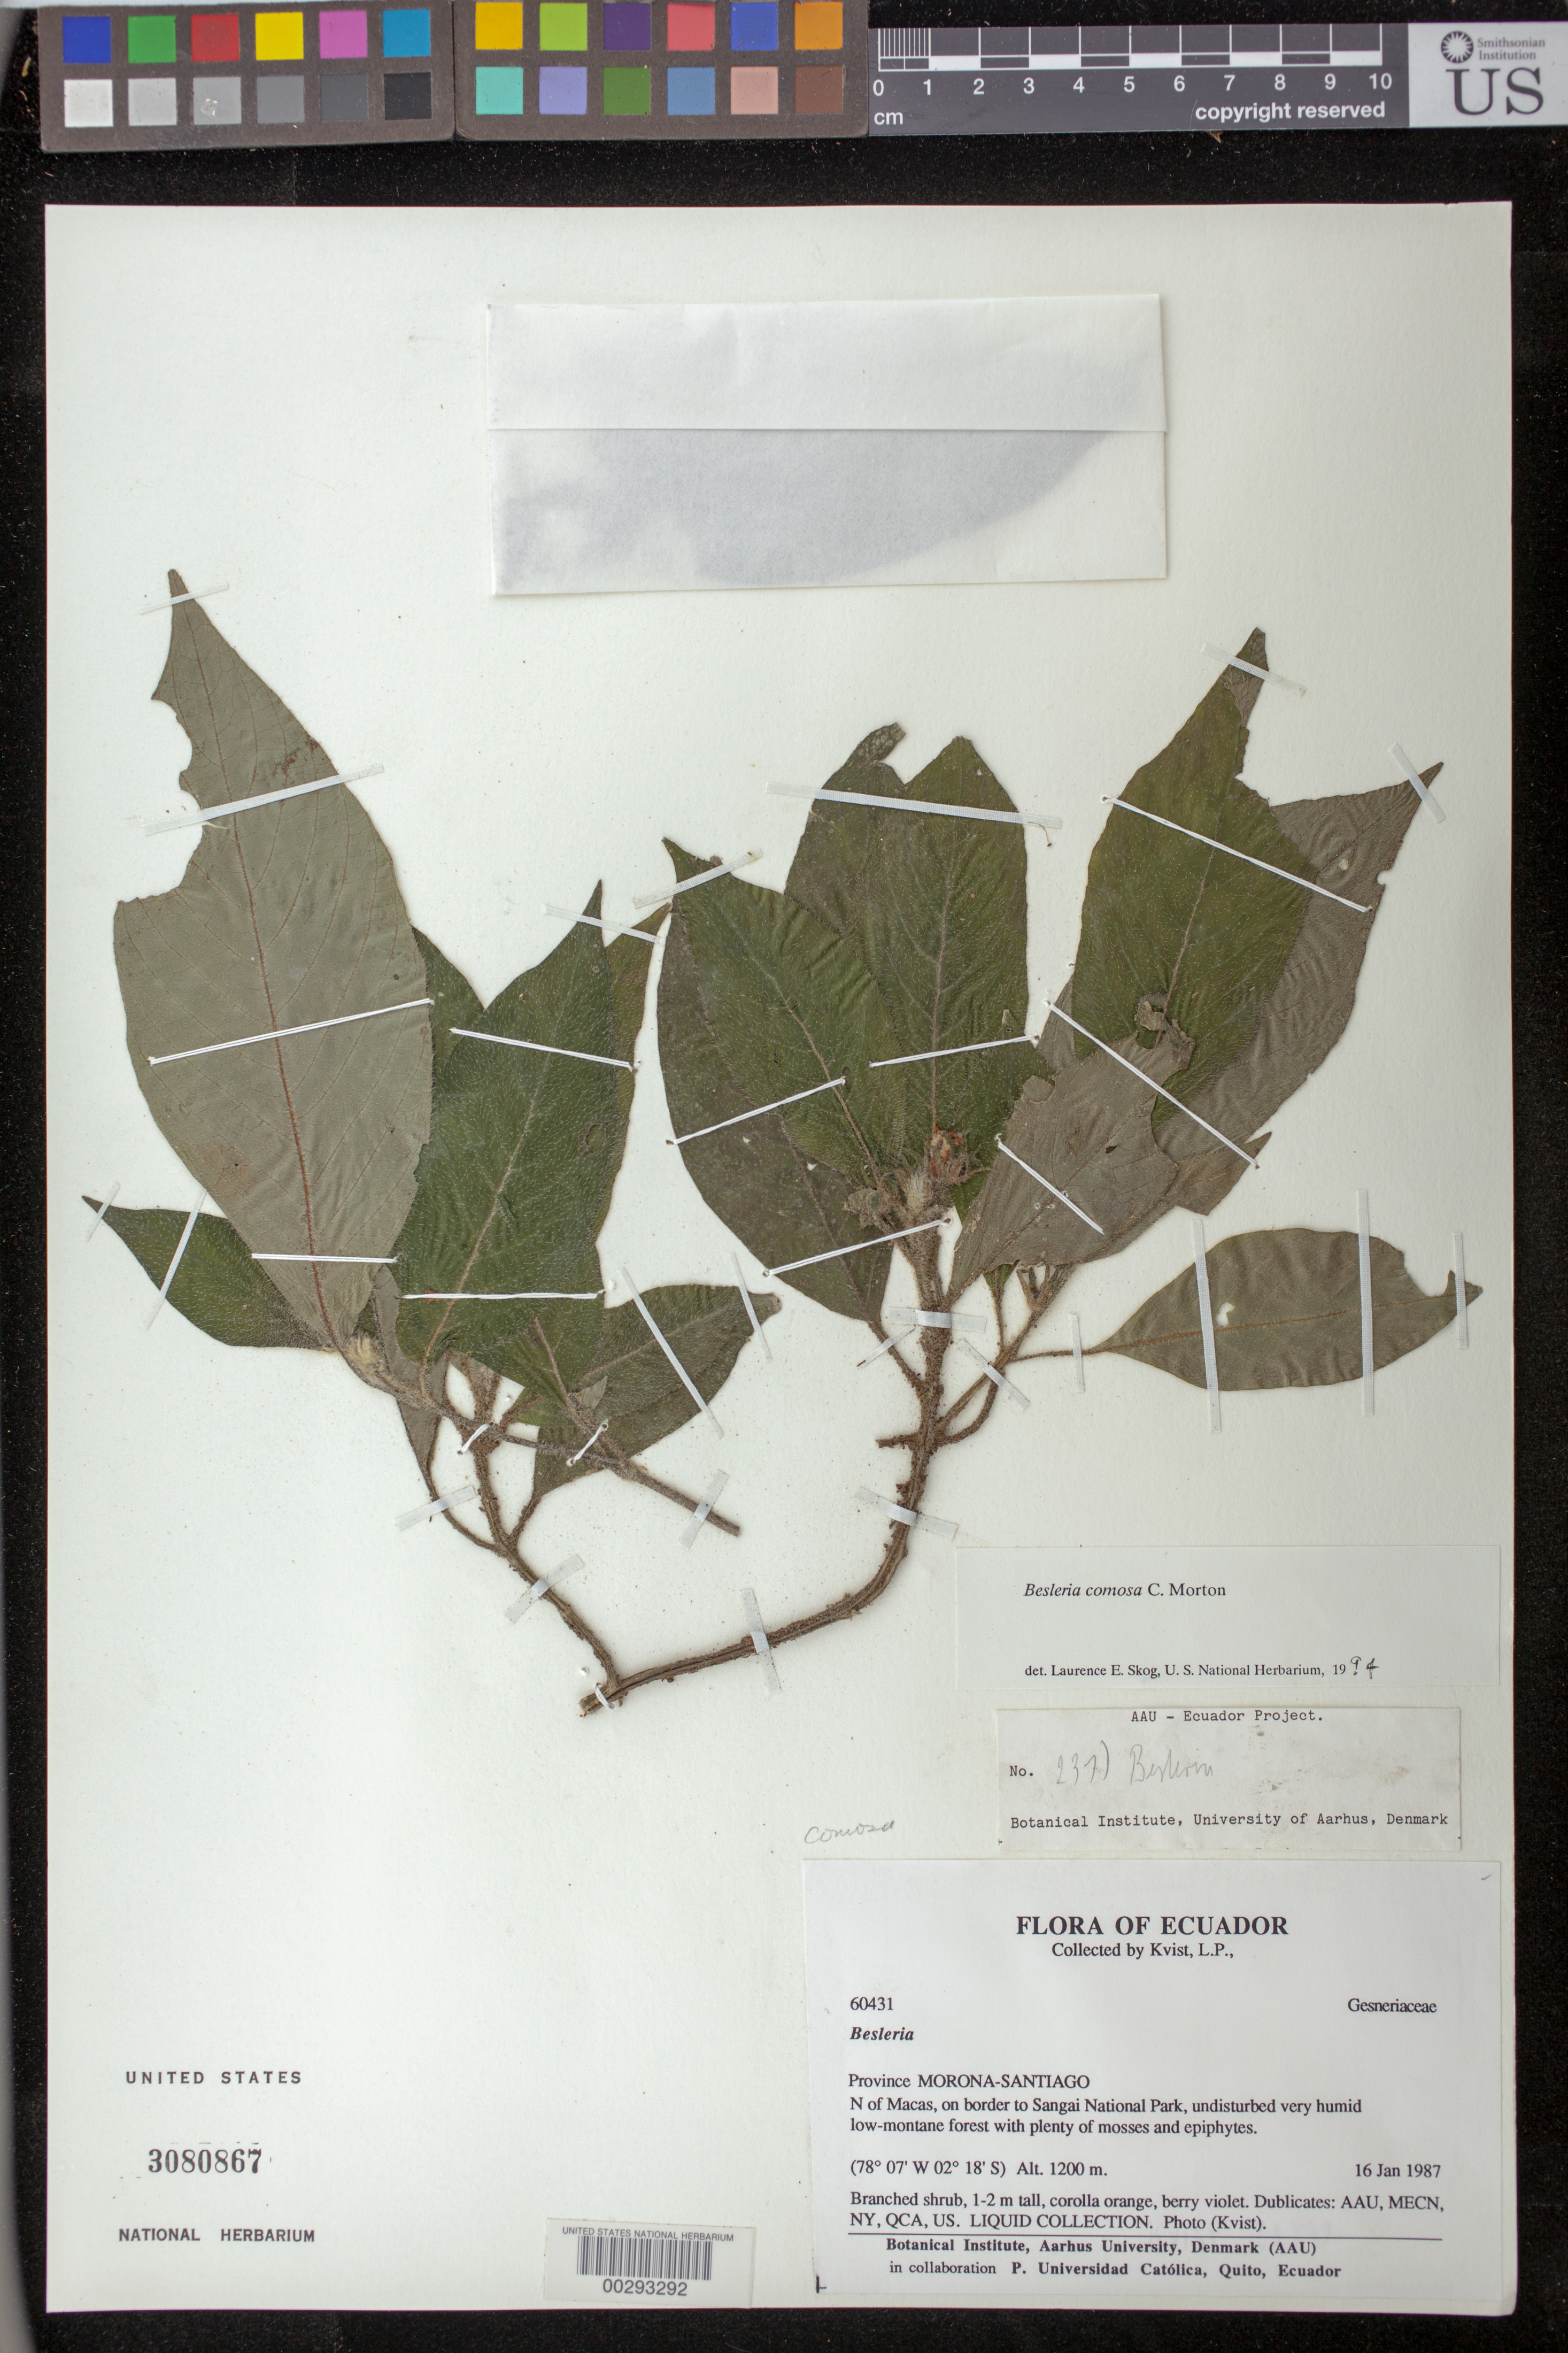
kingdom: Plantae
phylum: Tracheophyta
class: Magnoliopsida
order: Lamiales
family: Gesneriaceae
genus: Besleria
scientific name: Besleria comosa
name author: C.V. Morton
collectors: L. P. Kvist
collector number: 60431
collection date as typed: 16 Jan 1987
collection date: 1987-01-16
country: Ecuador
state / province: Morona-Santiago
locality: N of Macas, on border to Sangay National Park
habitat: Undisturbed very humid low montane forest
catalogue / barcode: US 3080867